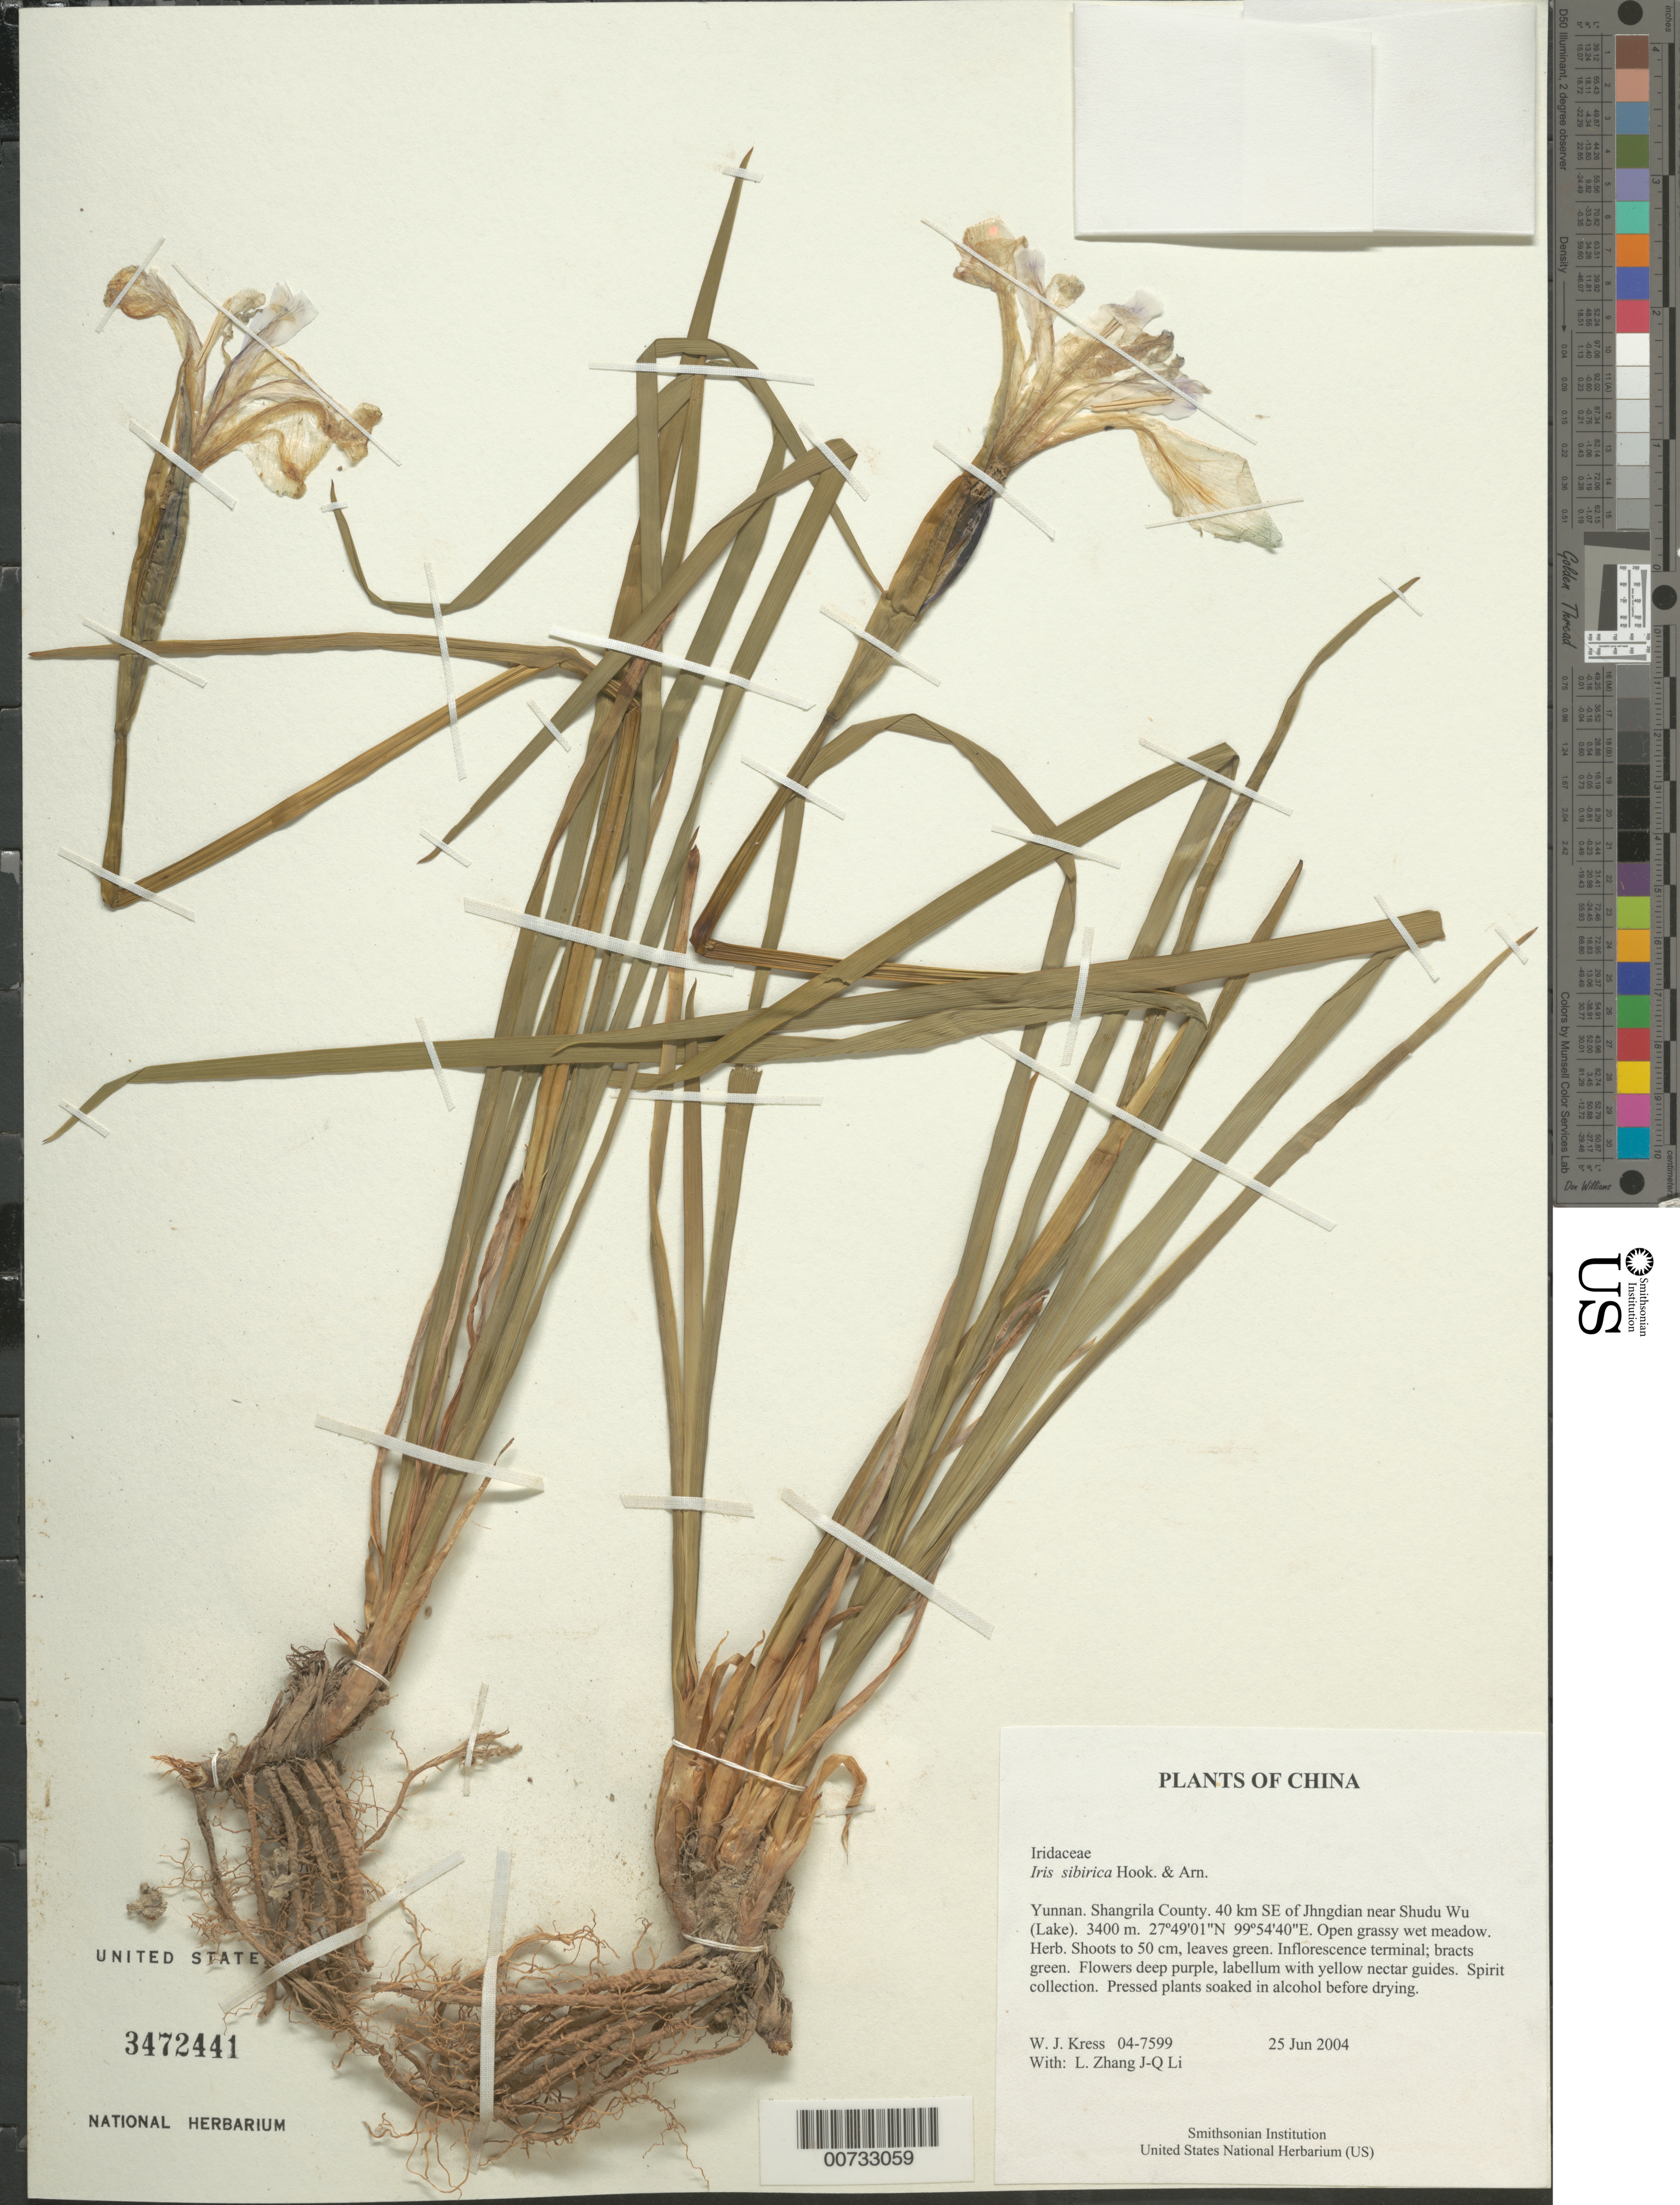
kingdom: Plantae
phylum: Tracheophyta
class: Liliopsida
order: Asparagales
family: Iridaceae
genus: Iris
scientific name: Iris sibirica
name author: L.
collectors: W. J. Kress, J.-Q. Li & L. B. Zhang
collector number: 04-7599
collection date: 2004-06-25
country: China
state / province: Yunnan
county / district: Shangrila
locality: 40 km SE of Jhngdian near Shudu Wu (Lake)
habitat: Open grasy wet meadow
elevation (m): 3400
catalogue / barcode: US 3472441